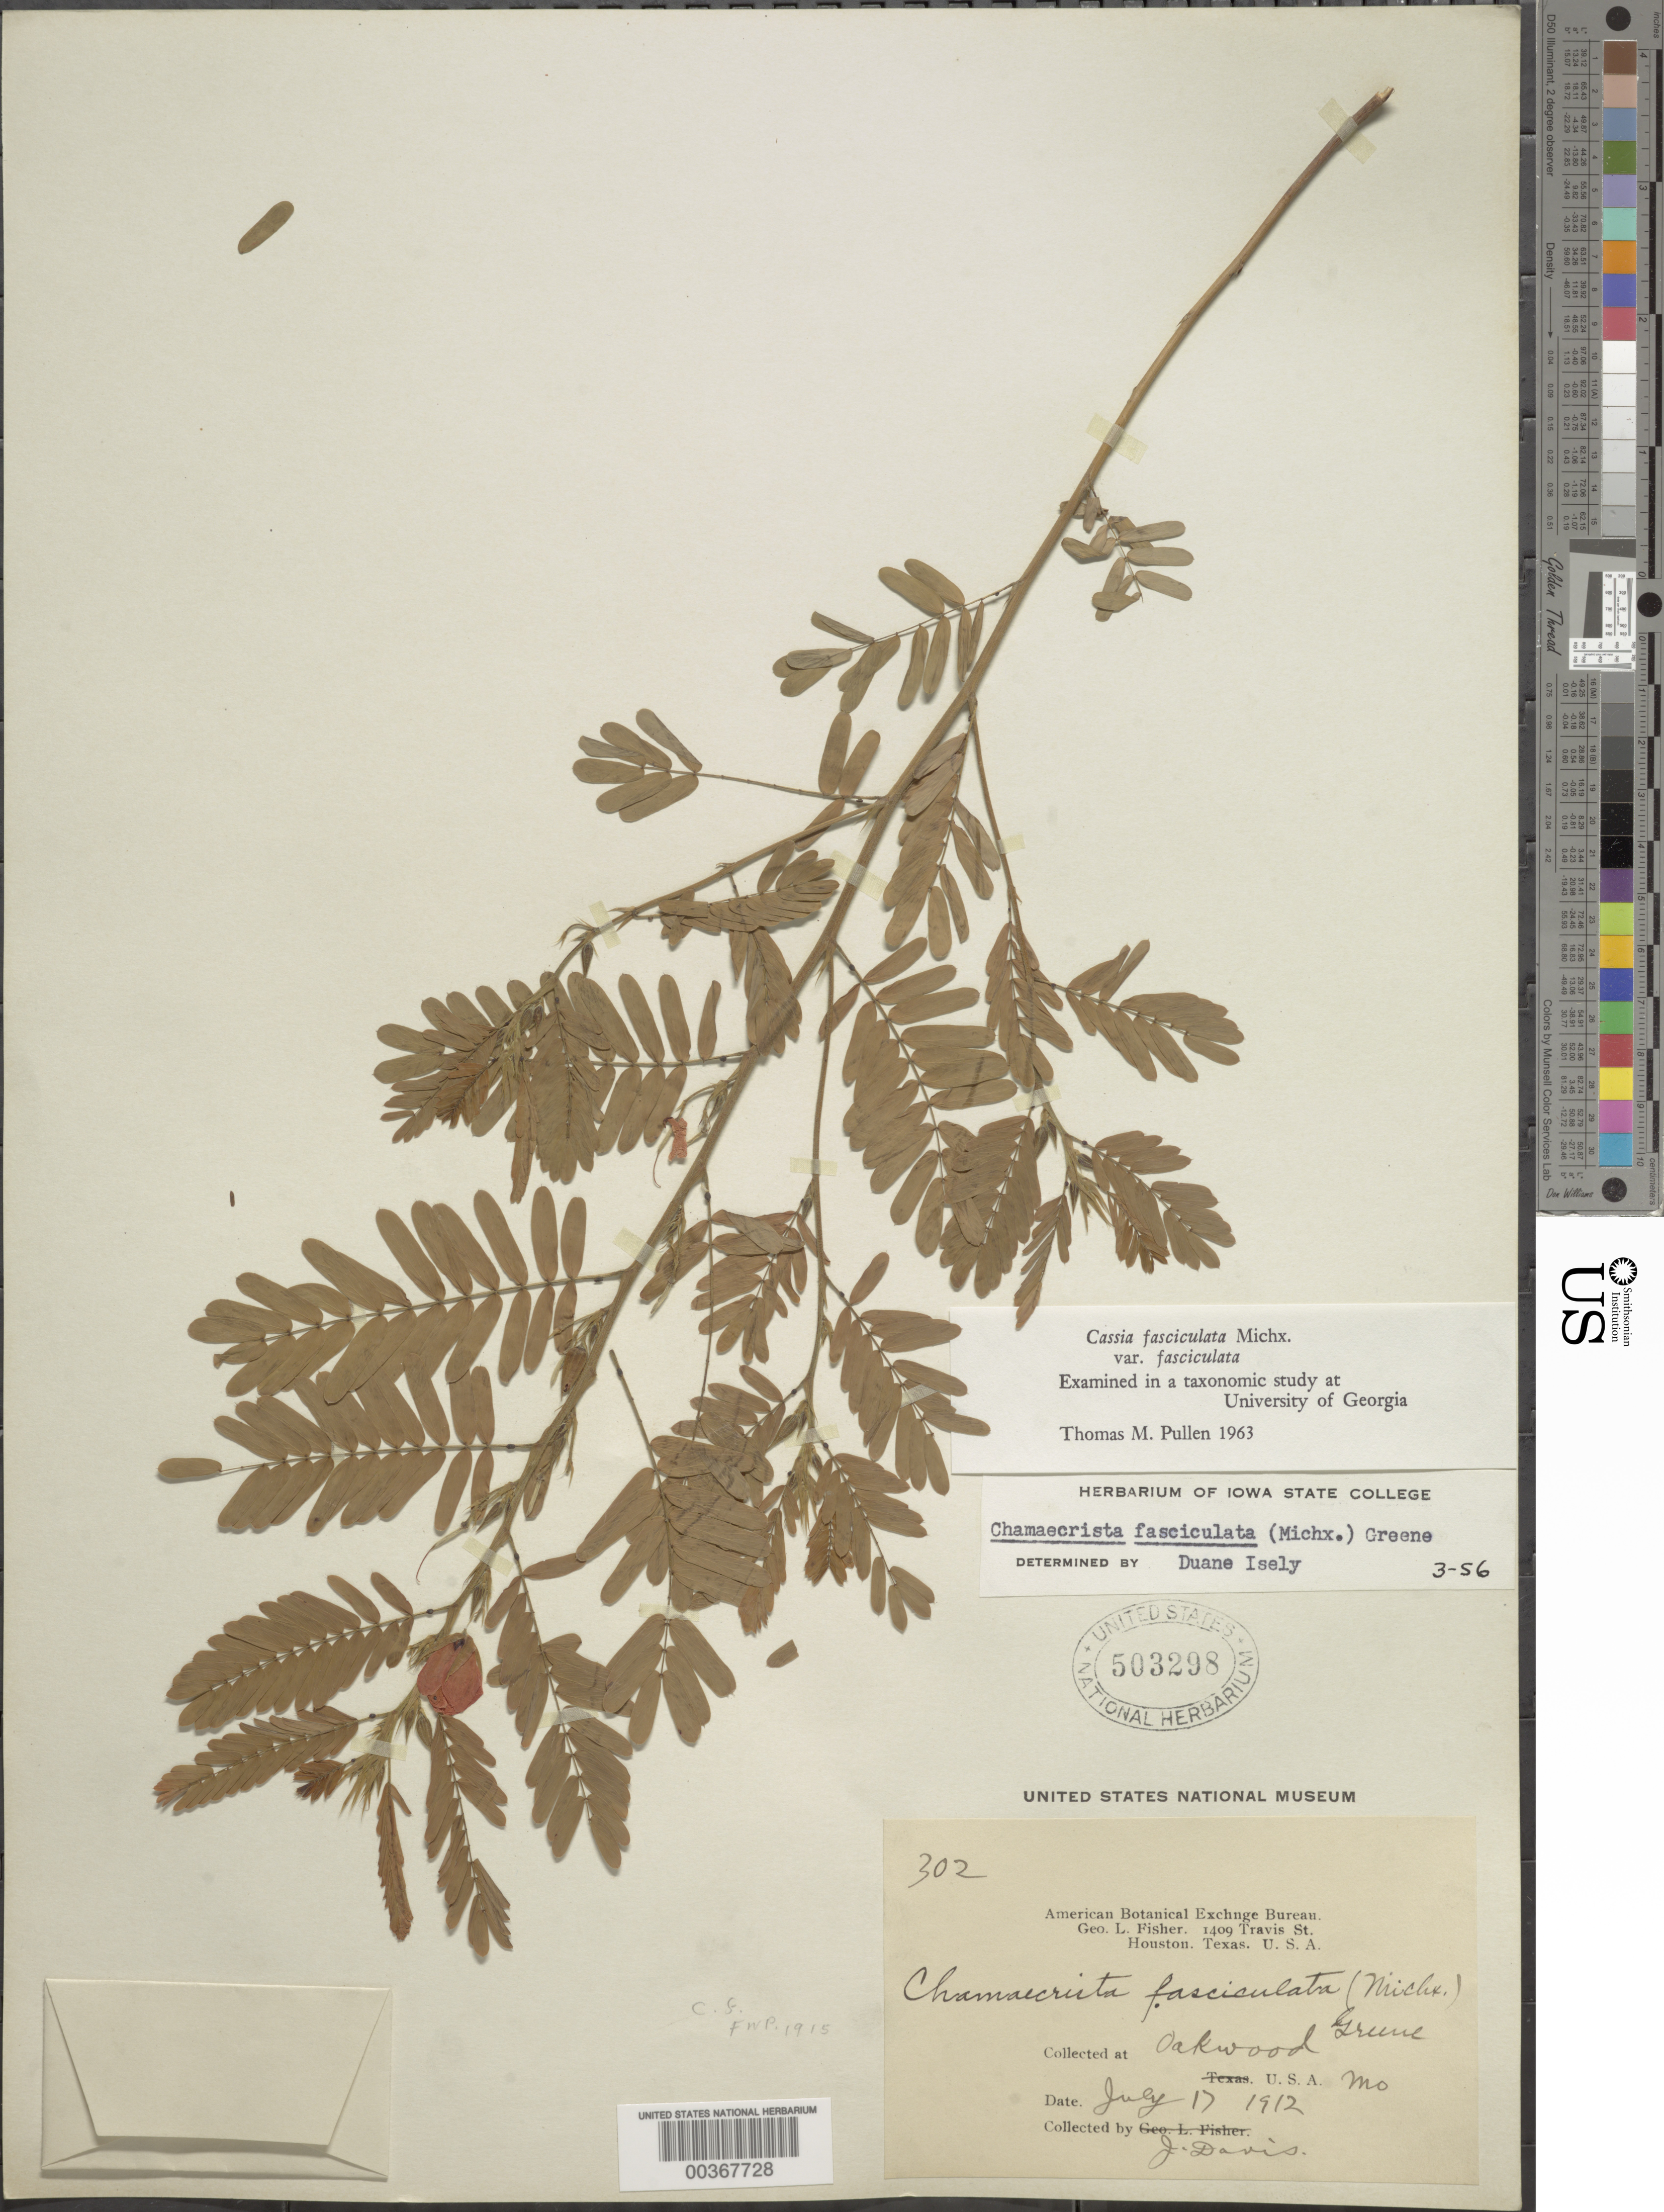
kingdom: Plantae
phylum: Tracheophyta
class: Magnoliopsida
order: Fabales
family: Fabaceae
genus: Chamaecrista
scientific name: Chamaecrista fasciculata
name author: (Michx.) Greene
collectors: J. Davis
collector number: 302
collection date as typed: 17 Jul 1912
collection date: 1912-07-17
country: United States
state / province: Missouri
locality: Oakwood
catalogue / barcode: US 503298